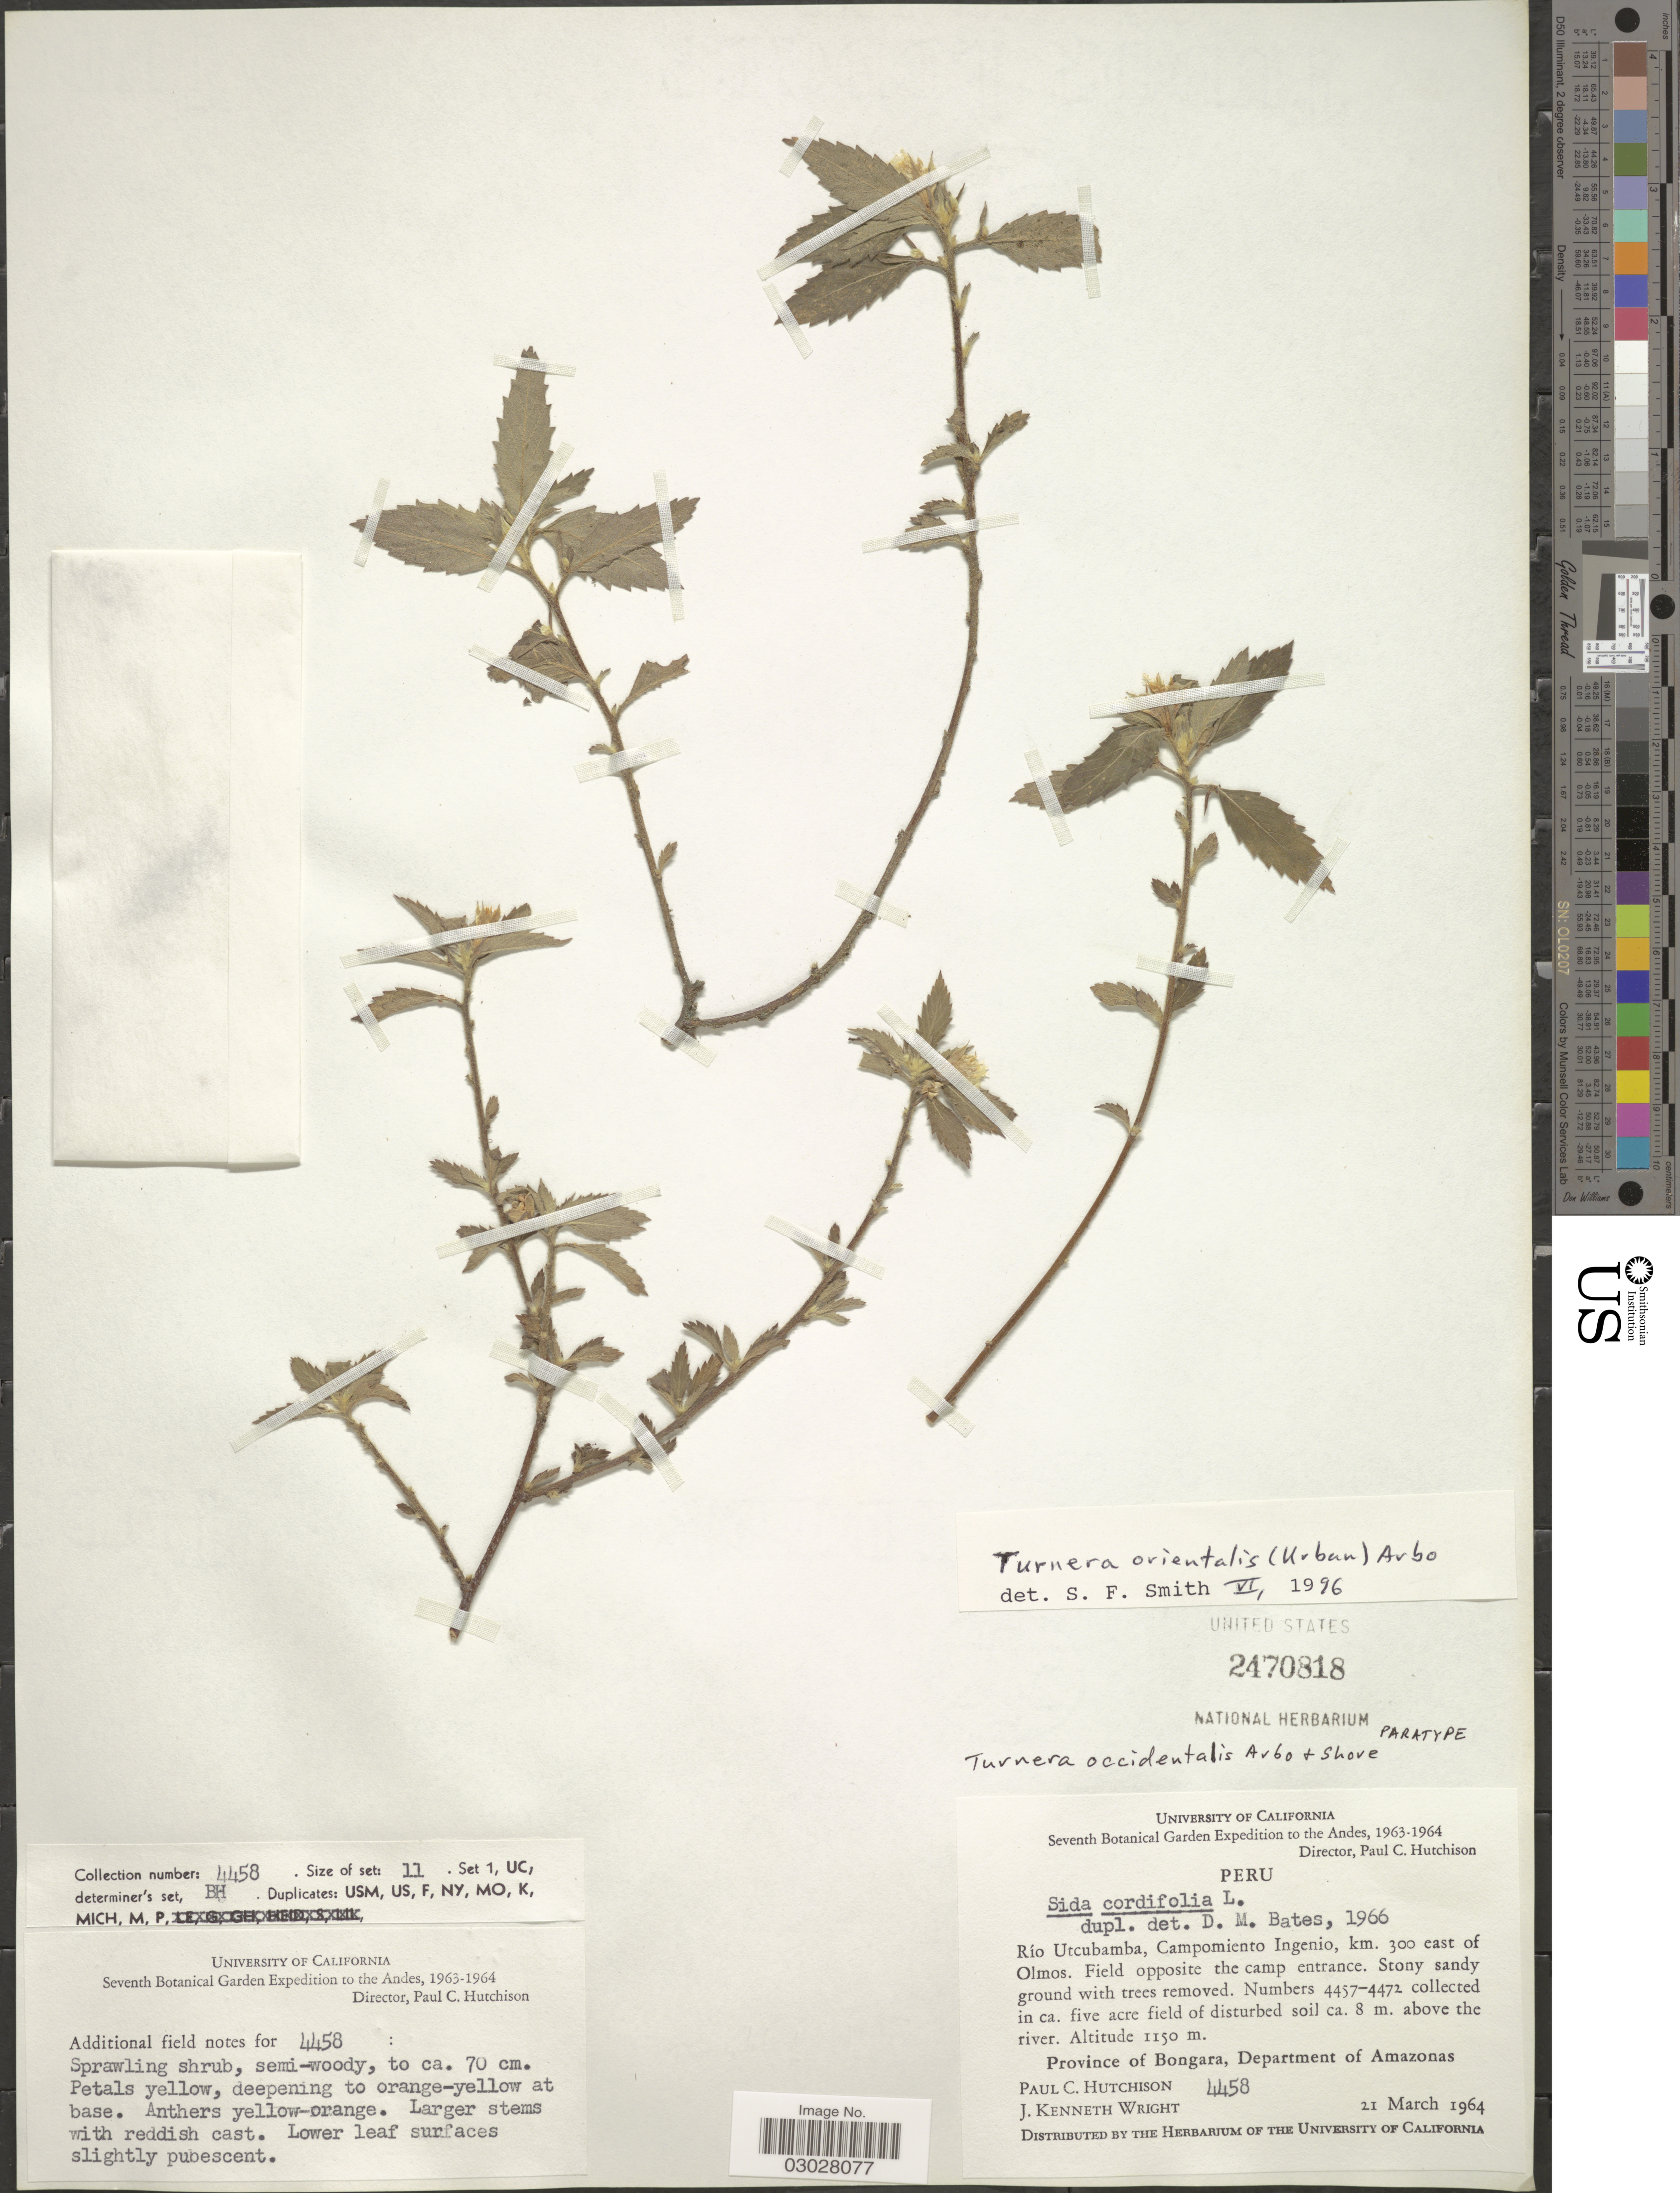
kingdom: Plantae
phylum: Tracheophyta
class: Magnoliopsida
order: Malpighiales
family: Turneraceae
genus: Turnera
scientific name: Turnera occidentalis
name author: Arbo & Shore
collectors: P. C. Hutchison & J. K. Wright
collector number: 4458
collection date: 1964-03-21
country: Peru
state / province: Amazonas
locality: Andes. Río Utcubamba, Campomiento Ingenio, km. 300 east of Olmos. Province of Bongara, Department of Amazonas.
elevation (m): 1150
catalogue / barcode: US 2470818